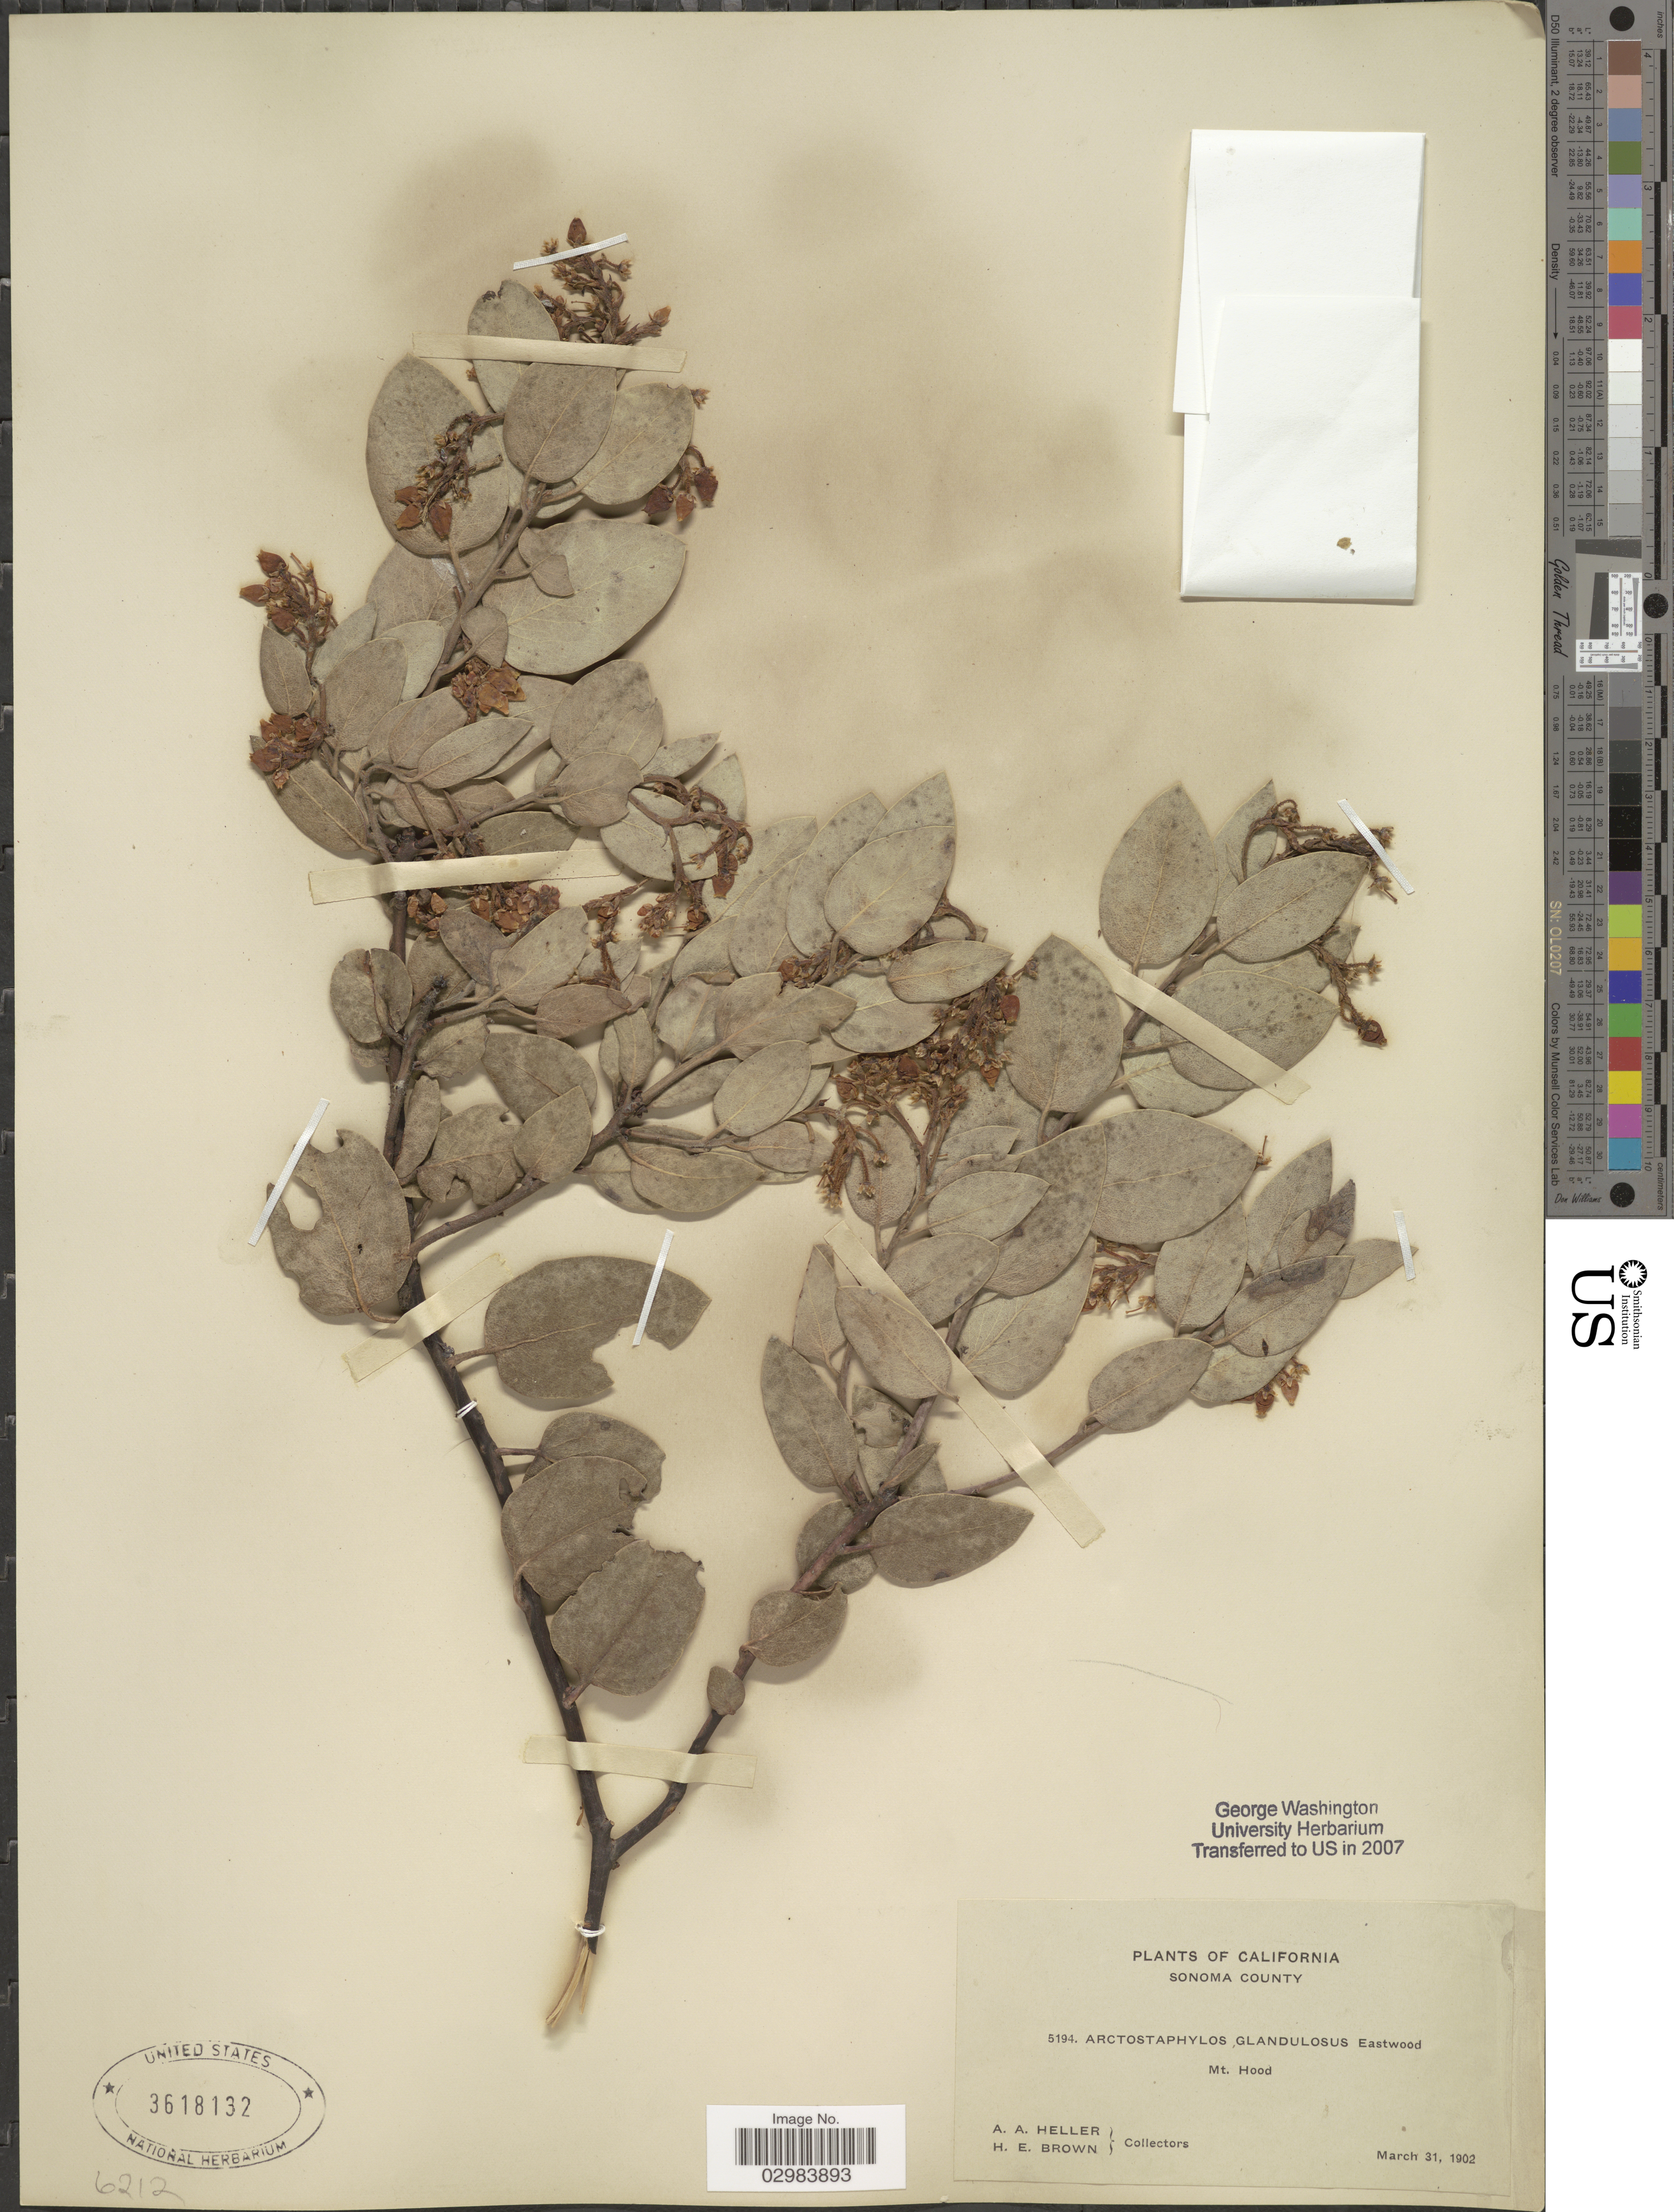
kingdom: Plantae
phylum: Tracheophyta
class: Magnoliopsida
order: Ericales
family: Ericaceae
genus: Arctostaphylos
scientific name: Arctostaphylos glandulosa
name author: Eastw.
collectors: A. A. Heller & H. E. Brown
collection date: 1902-03-31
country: United States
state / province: California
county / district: Sonoma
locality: Sonoma County, Mt. Hood.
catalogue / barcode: US 3618132